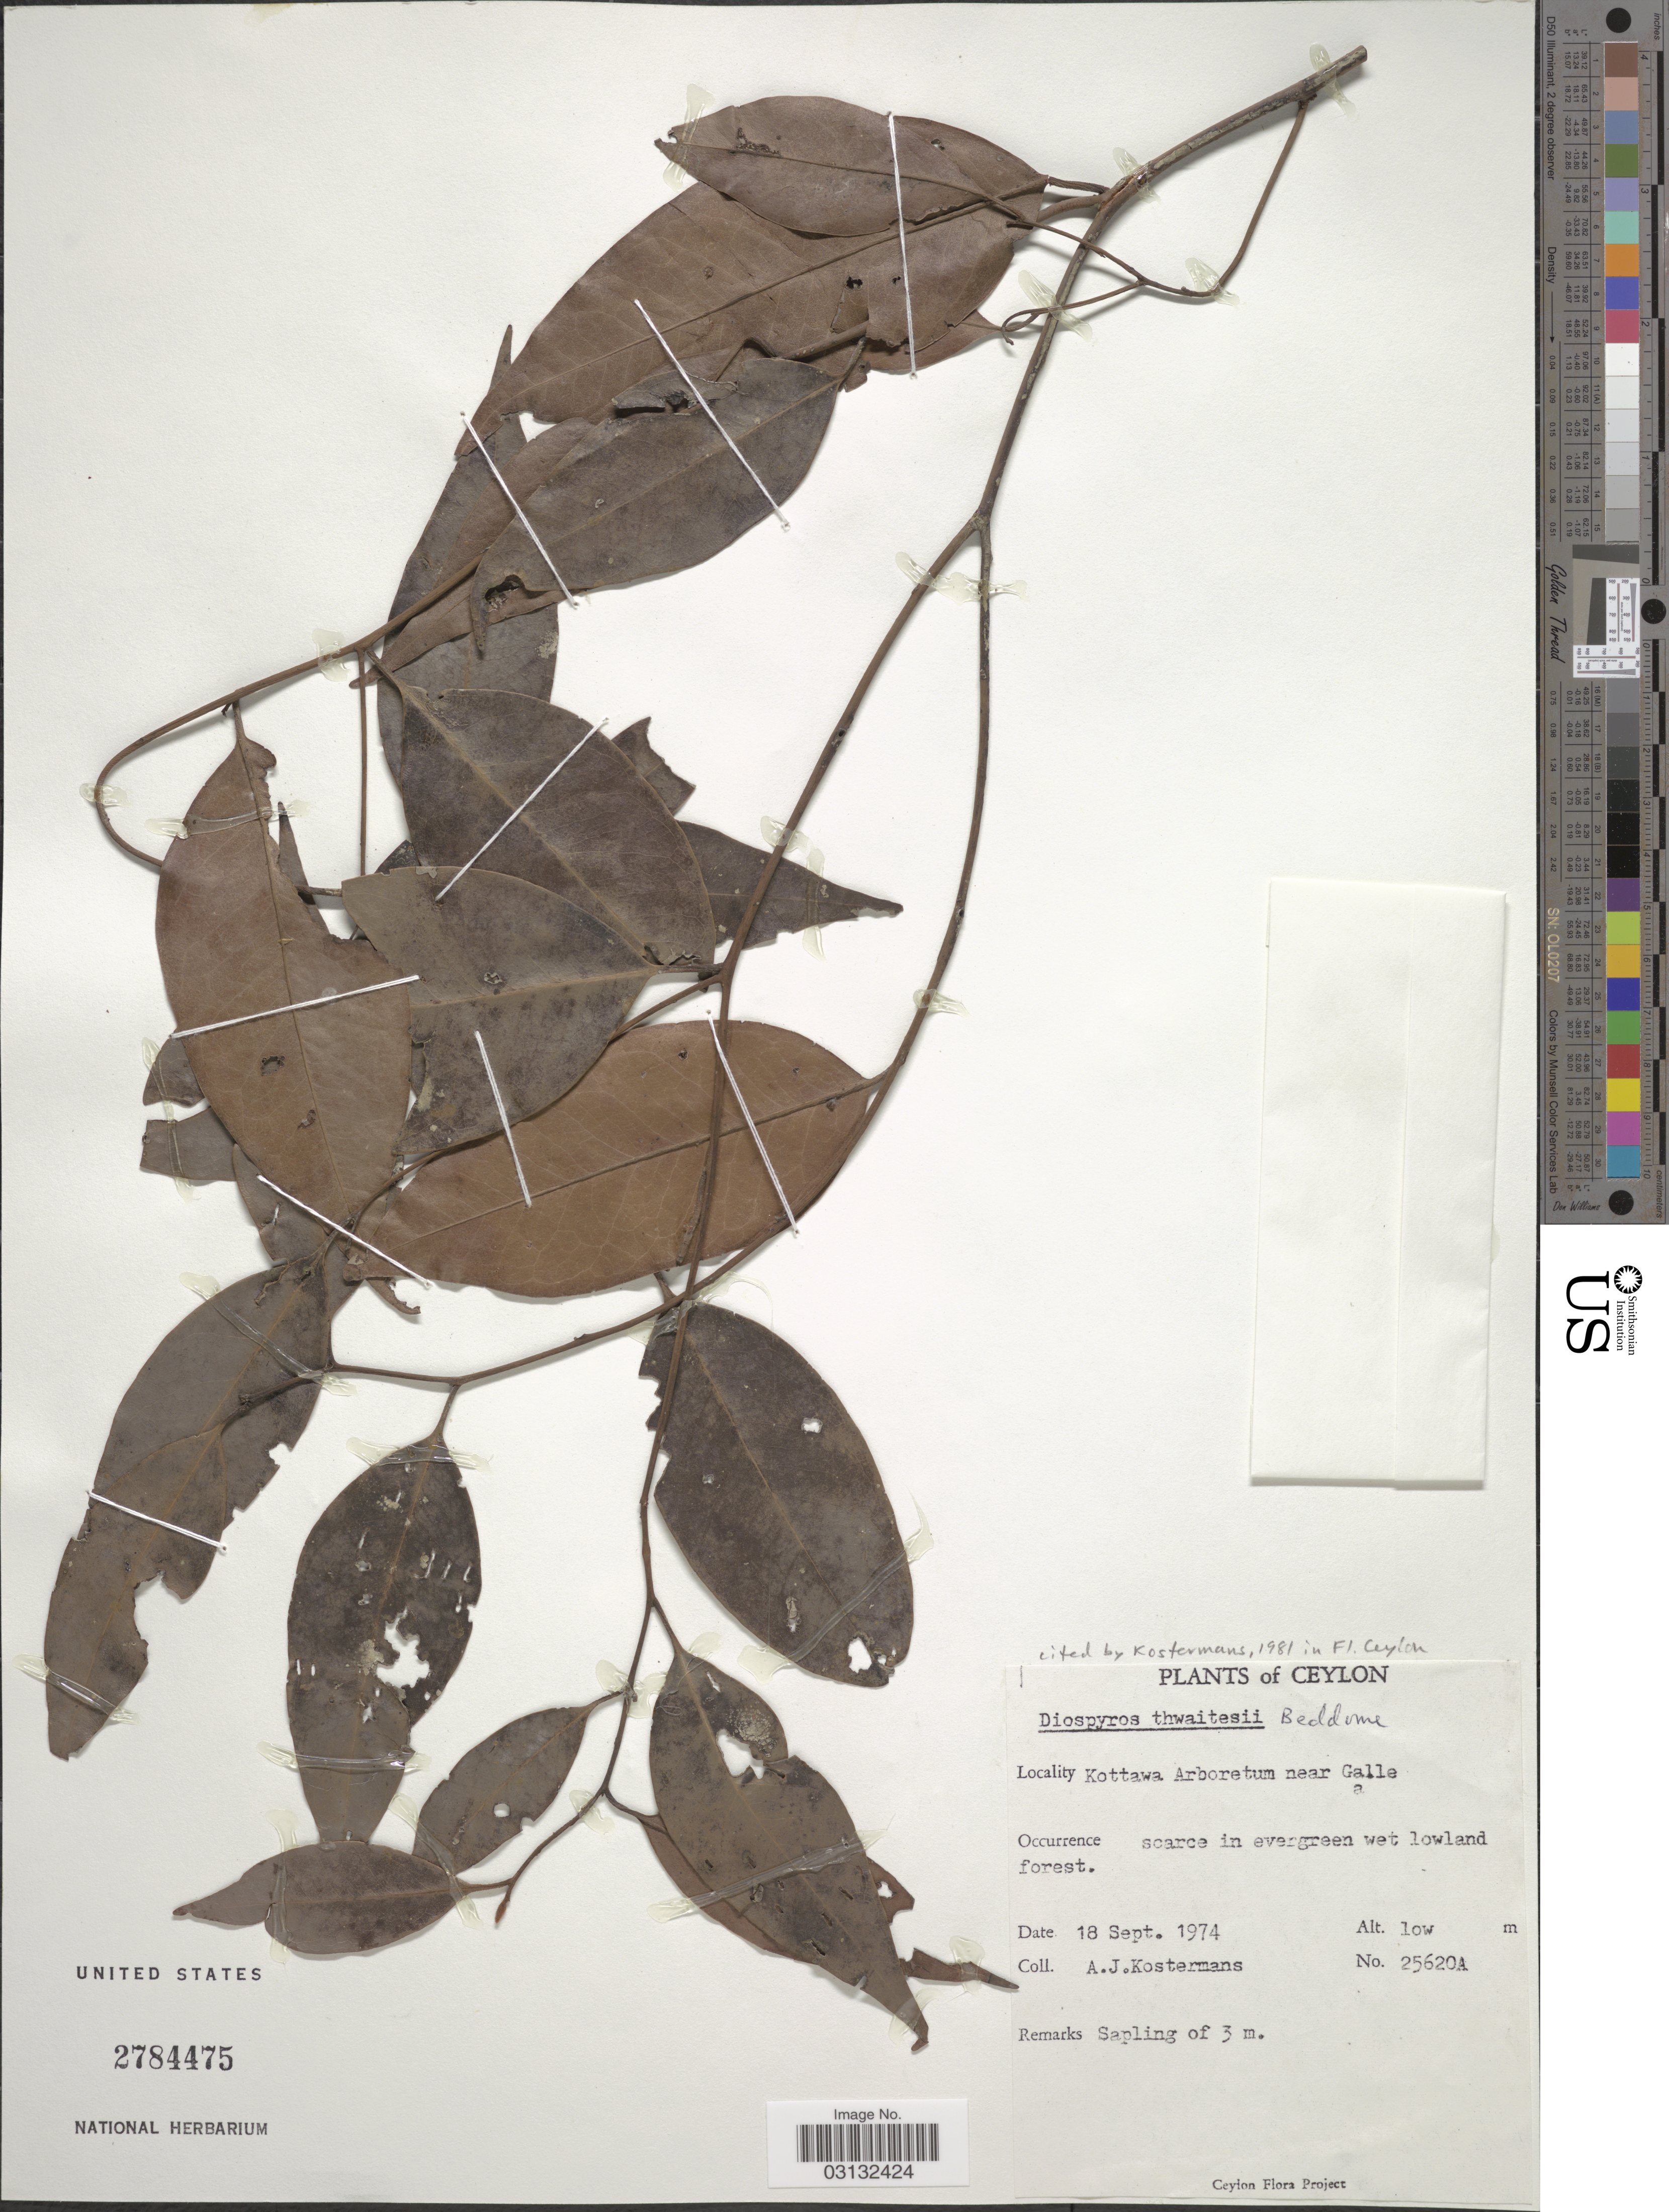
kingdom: Plantae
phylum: Tracheophyta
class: Magnoliopsida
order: Ericales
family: Ebenaceae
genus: Diospyros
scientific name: Diospyros thwaitesii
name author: Bedd.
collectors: A. J. G. Kostermans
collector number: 25620A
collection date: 1974-09-18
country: Sri Lanka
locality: Ceylon. Kottawa Arboretum near Galle.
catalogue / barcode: US 2784475